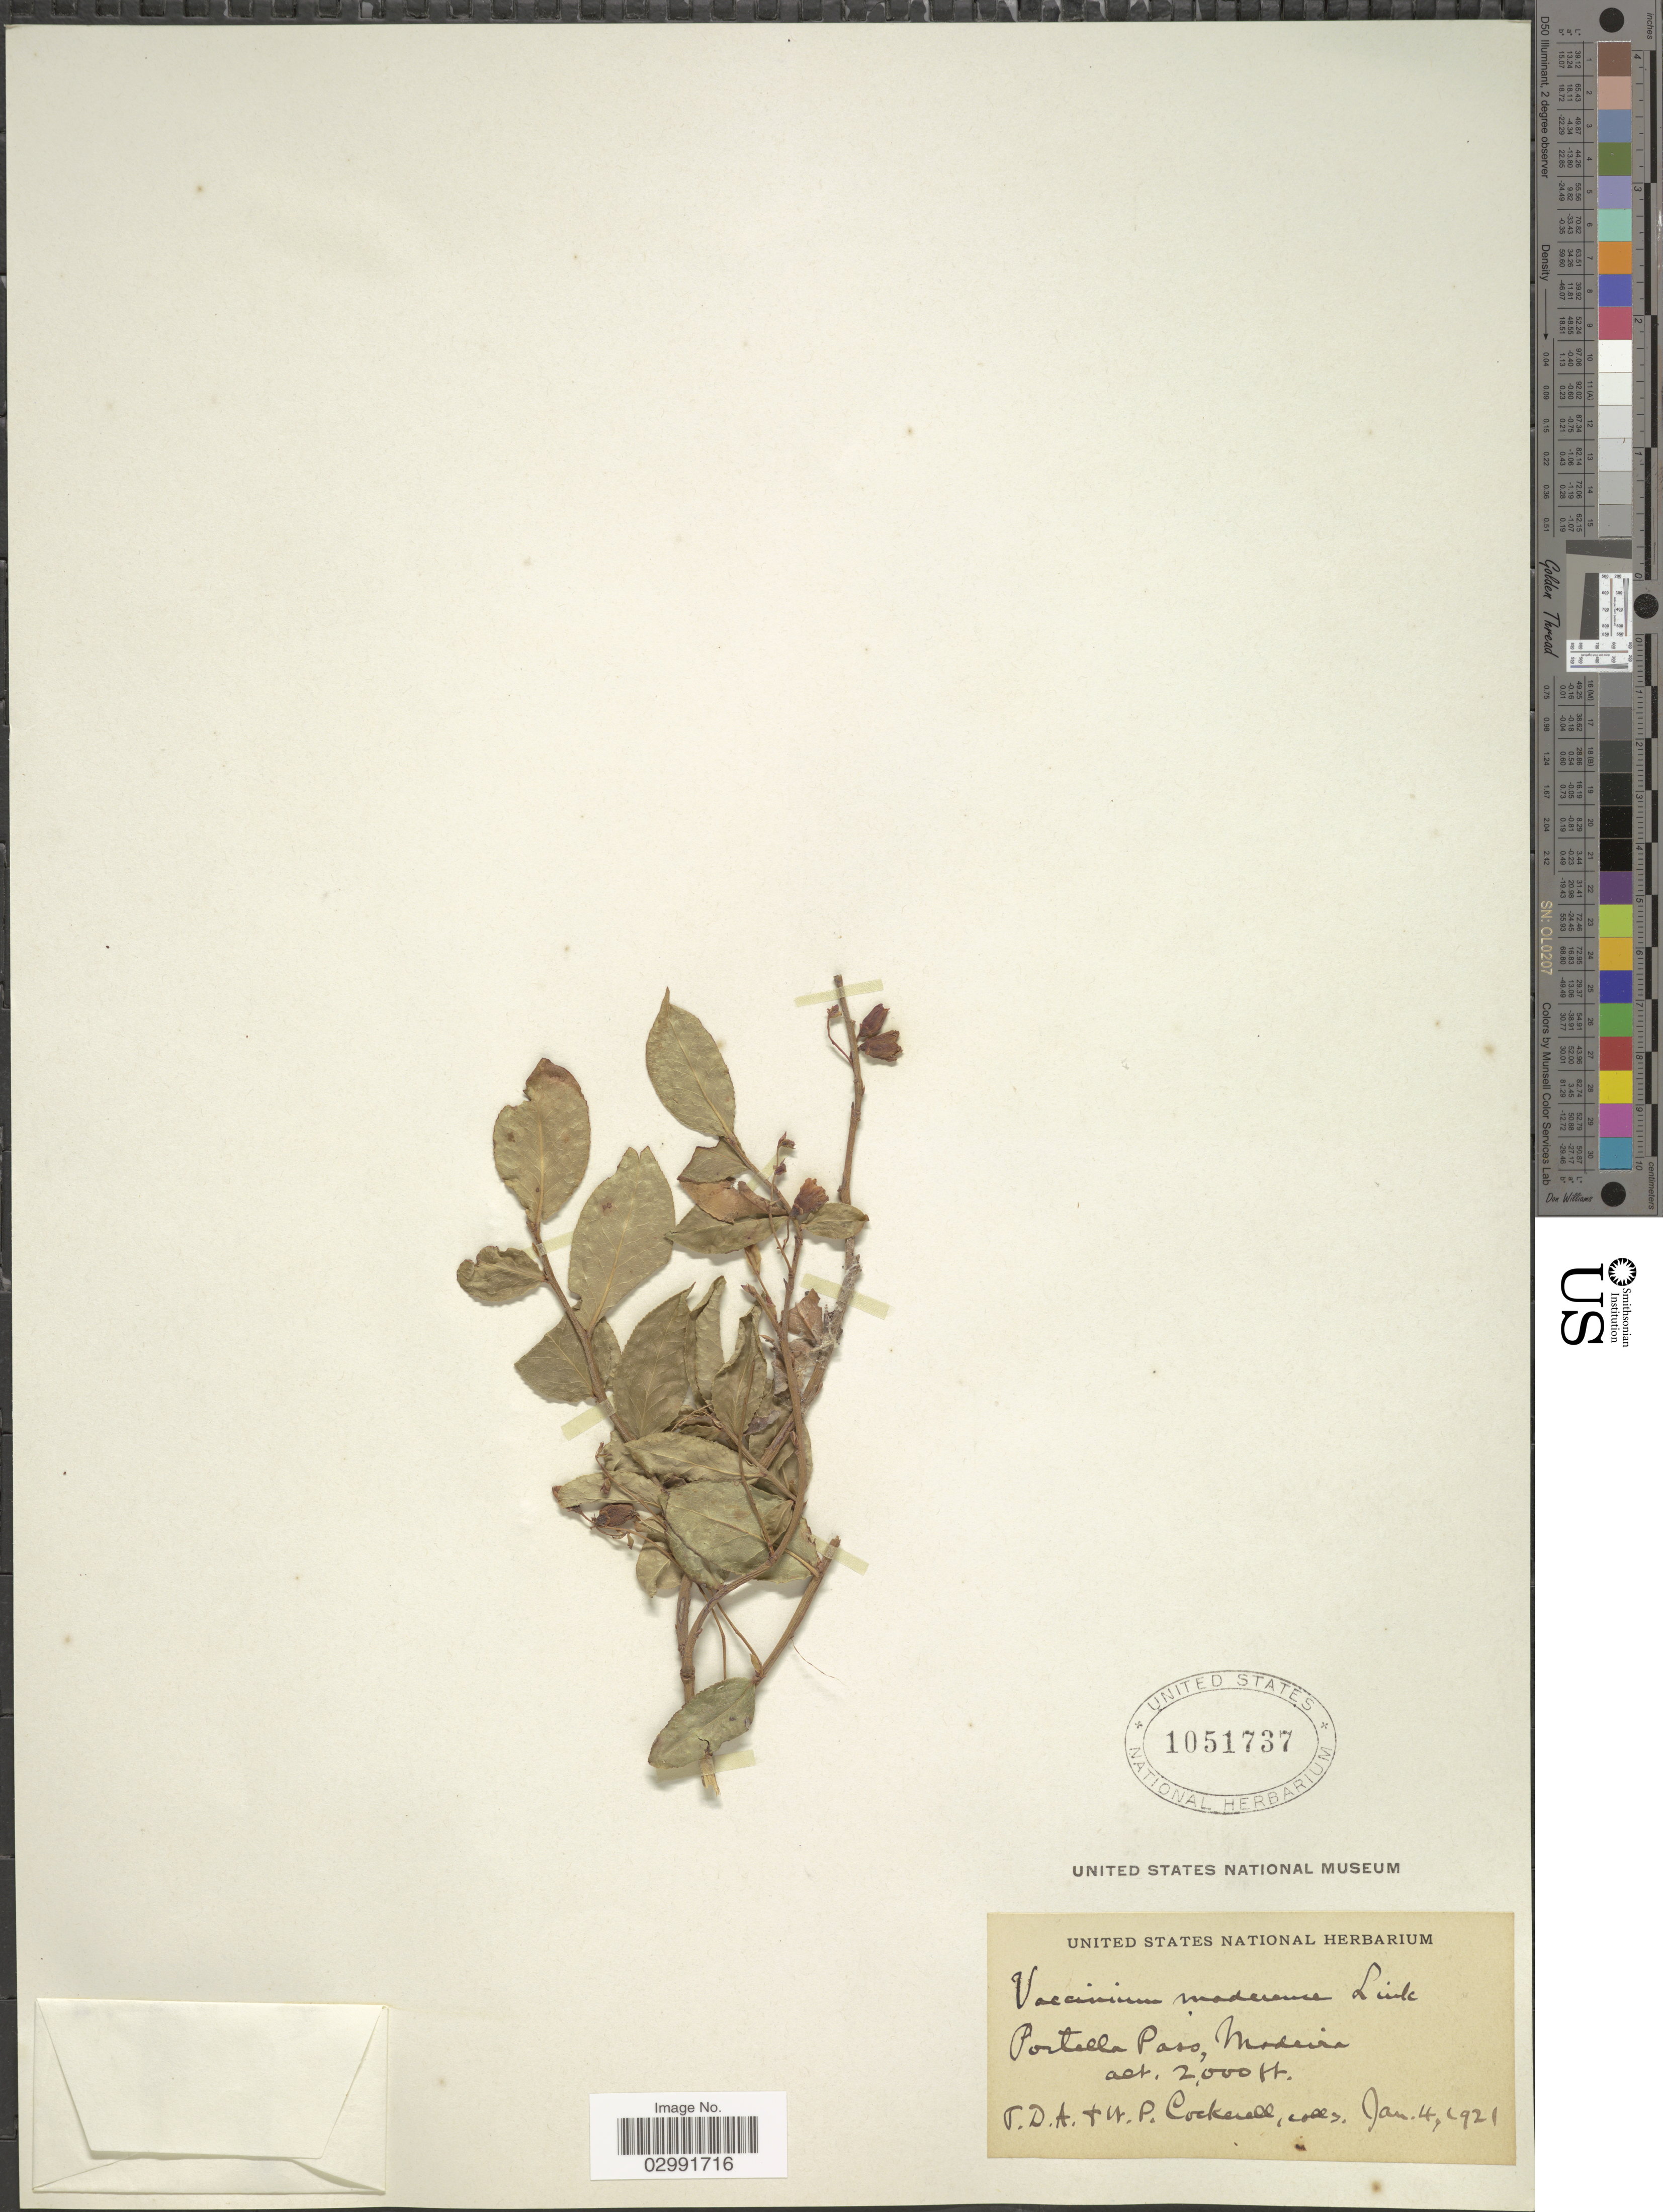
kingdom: Plantae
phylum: Tracheophyta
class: Magnoliopsida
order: Ericales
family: Ericaceae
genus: Vaccinium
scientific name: Vaccinium maderense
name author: Link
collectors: T. Cockerell & W. Cockerell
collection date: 1921-01-04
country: Portugal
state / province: Madeira (Aut. Reg.)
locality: Portella Pass.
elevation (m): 610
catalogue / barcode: US 1051737